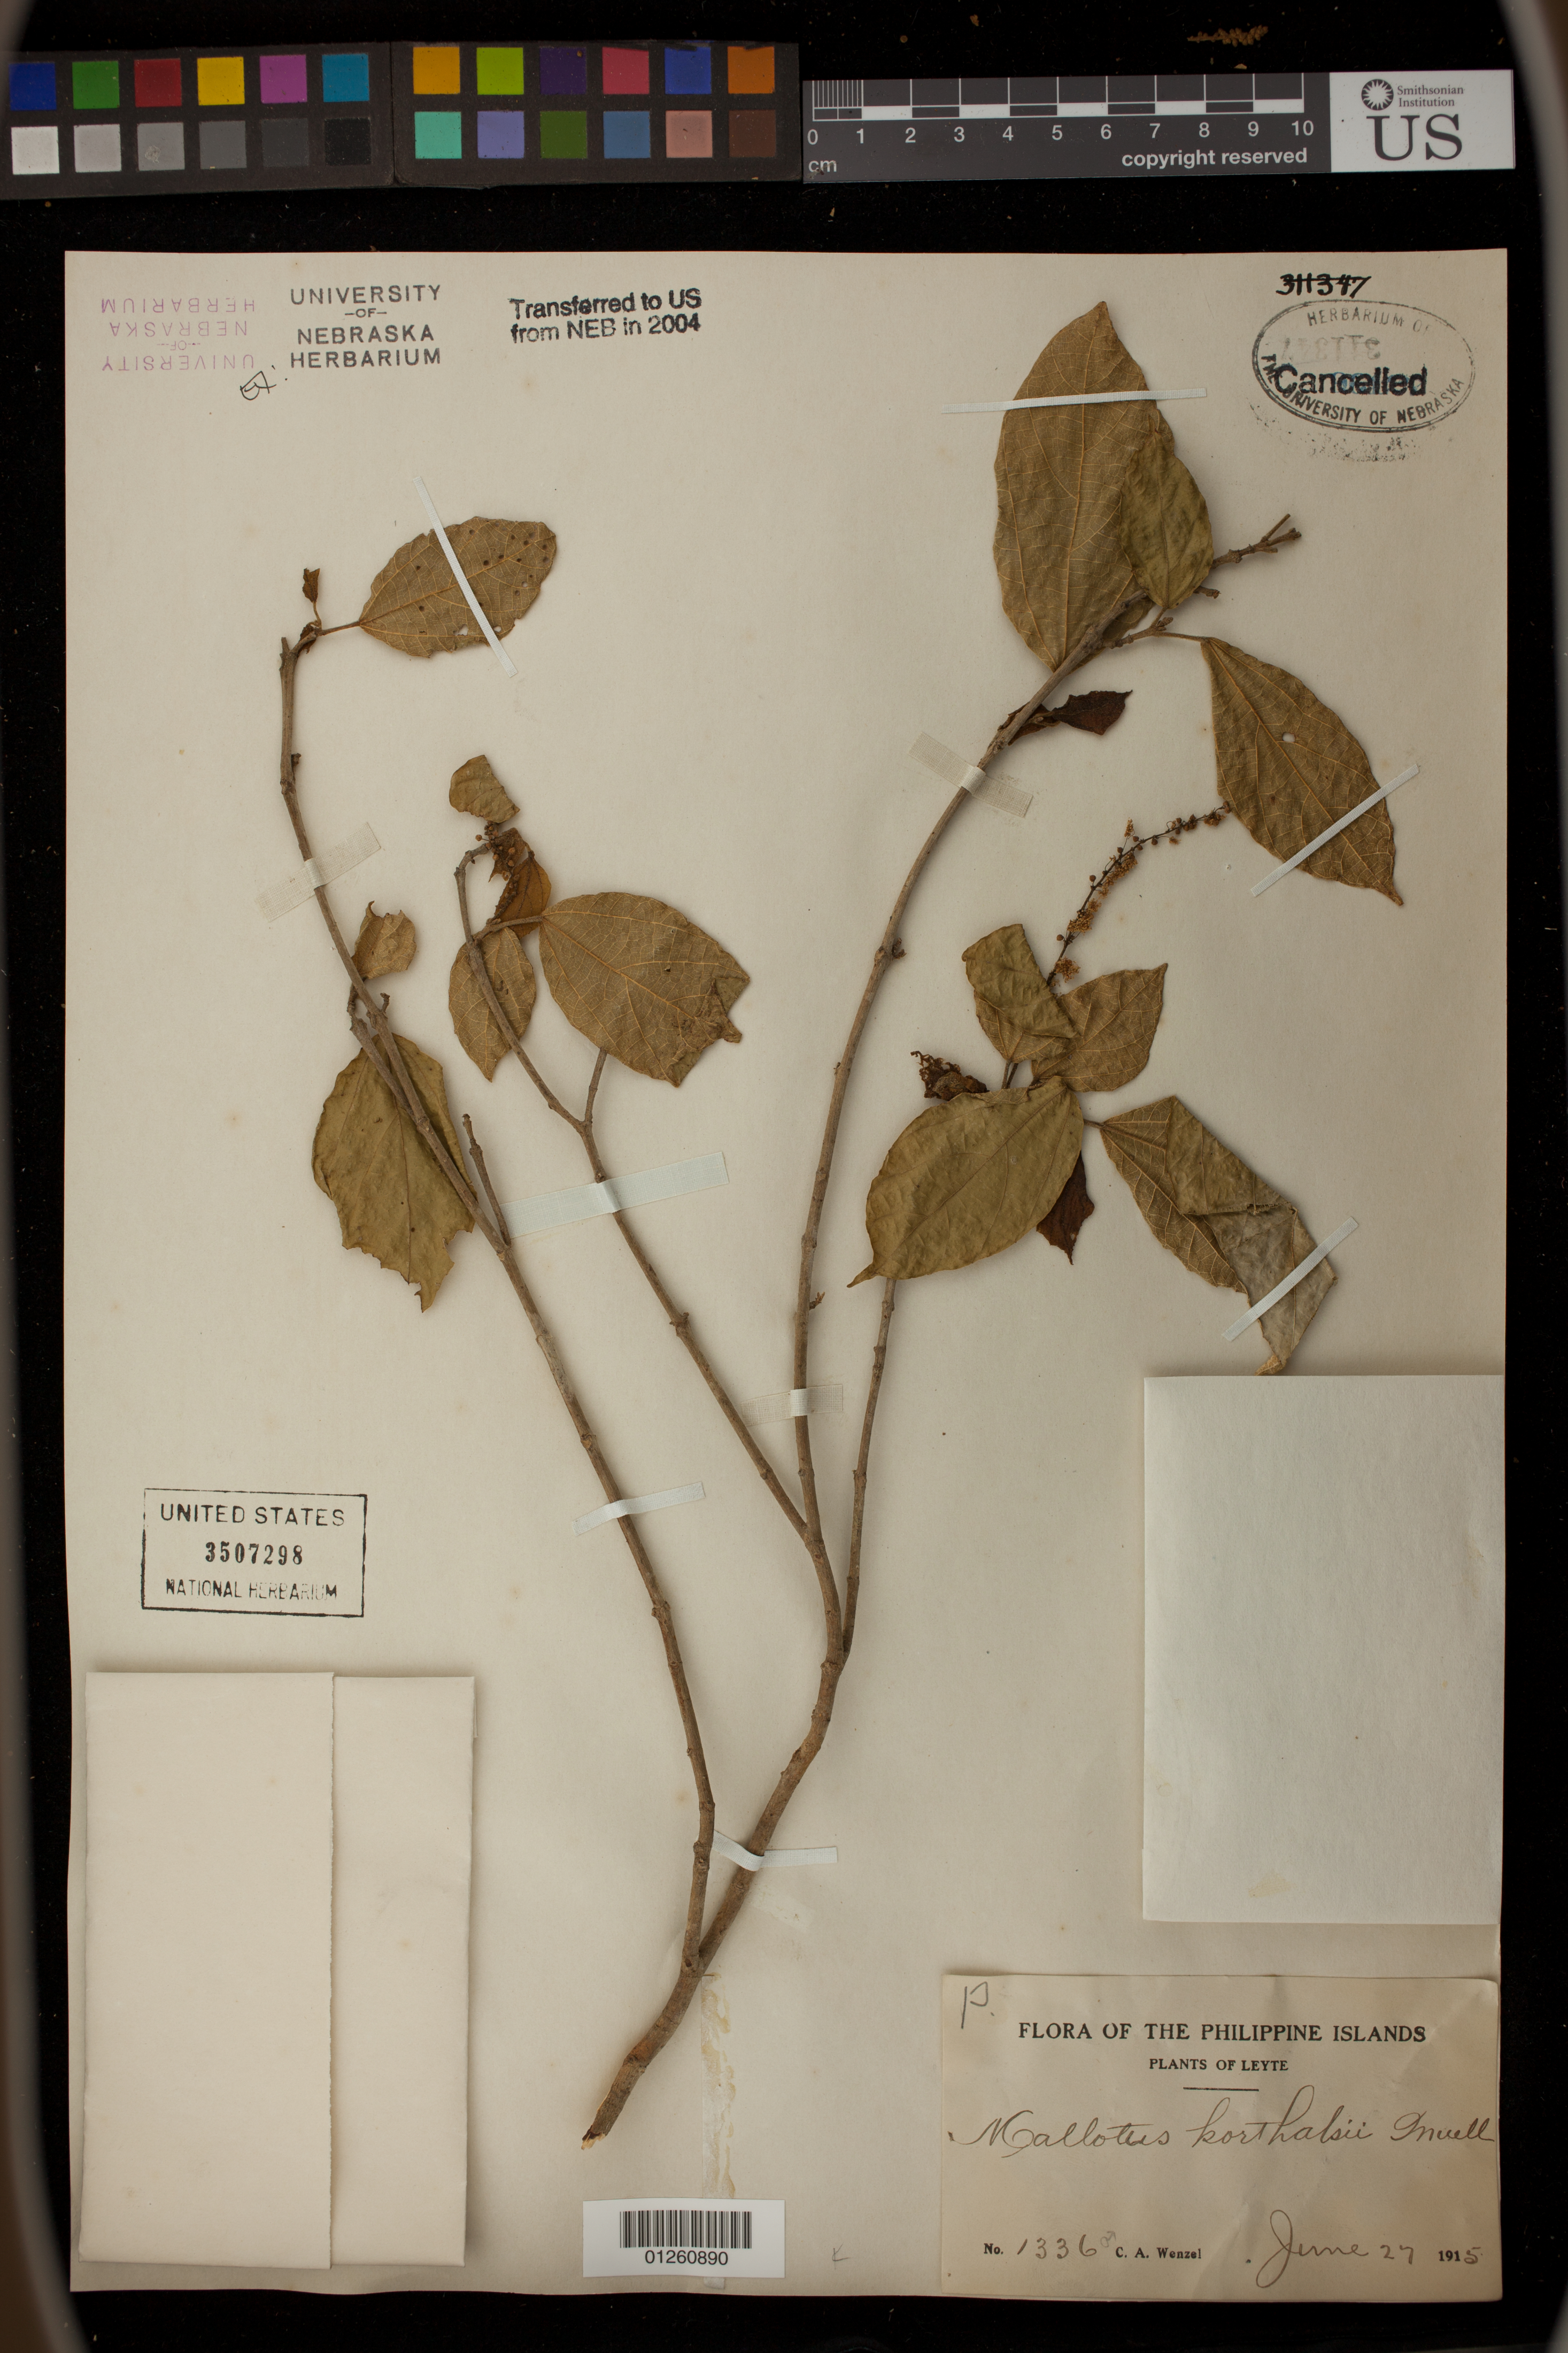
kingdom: Plantae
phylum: Tracheophyta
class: Magnoliopsida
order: Malpighiales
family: Euphorbiaceae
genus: Mallotus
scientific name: Mallotus korthalsii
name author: Müll. Arg.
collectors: C. Wenzel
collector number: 1336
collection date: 1915-06-27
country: Philippines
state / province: Eastern Visayas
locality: Leyte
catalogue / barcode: US 3507298